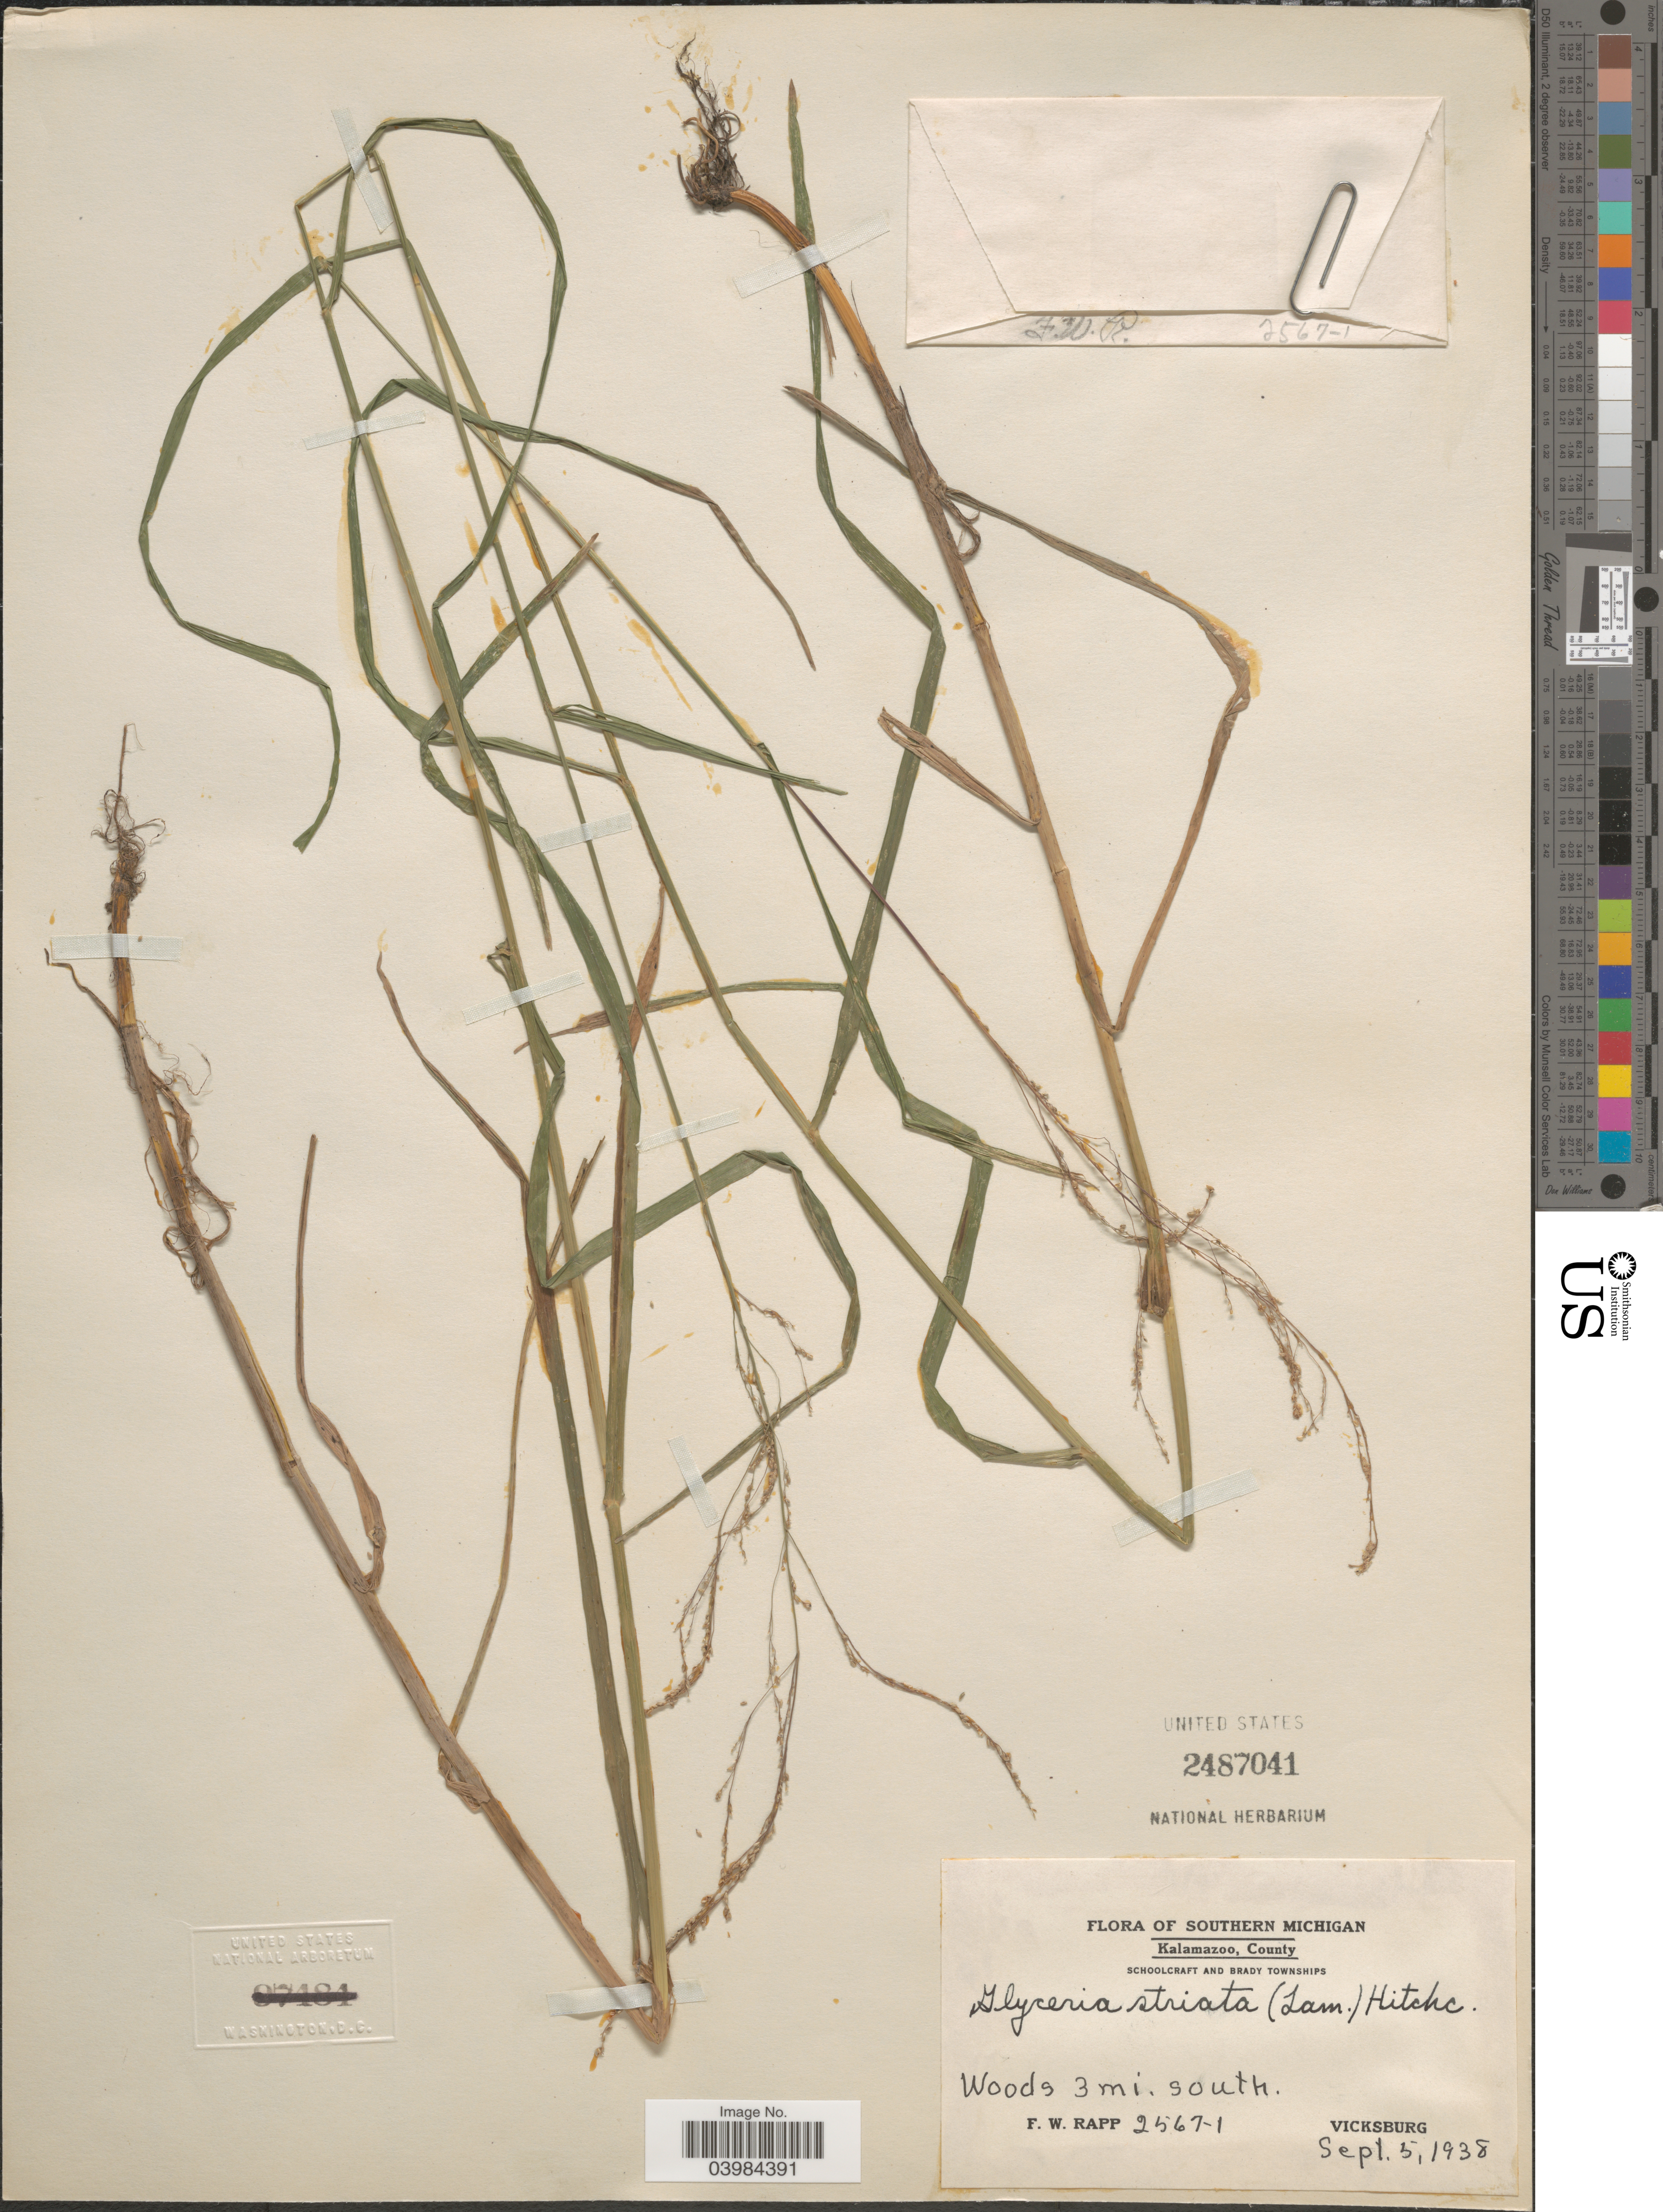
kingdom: Plantae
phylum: Tracheophyta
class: Liliopsida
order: Poales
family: Poaceae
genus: Glyceria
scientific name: Glyceria striata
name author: (Lam.) Hitchc.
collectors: F. Rapp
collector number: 2567-1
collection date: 1938-09-05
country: United States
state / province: Michigan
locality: Southern Michigan. Kalamazoo, County. Schoolcraft and Brady Townships. Woods 3 mi. south. Vicksburg.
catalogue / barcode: US 2487041